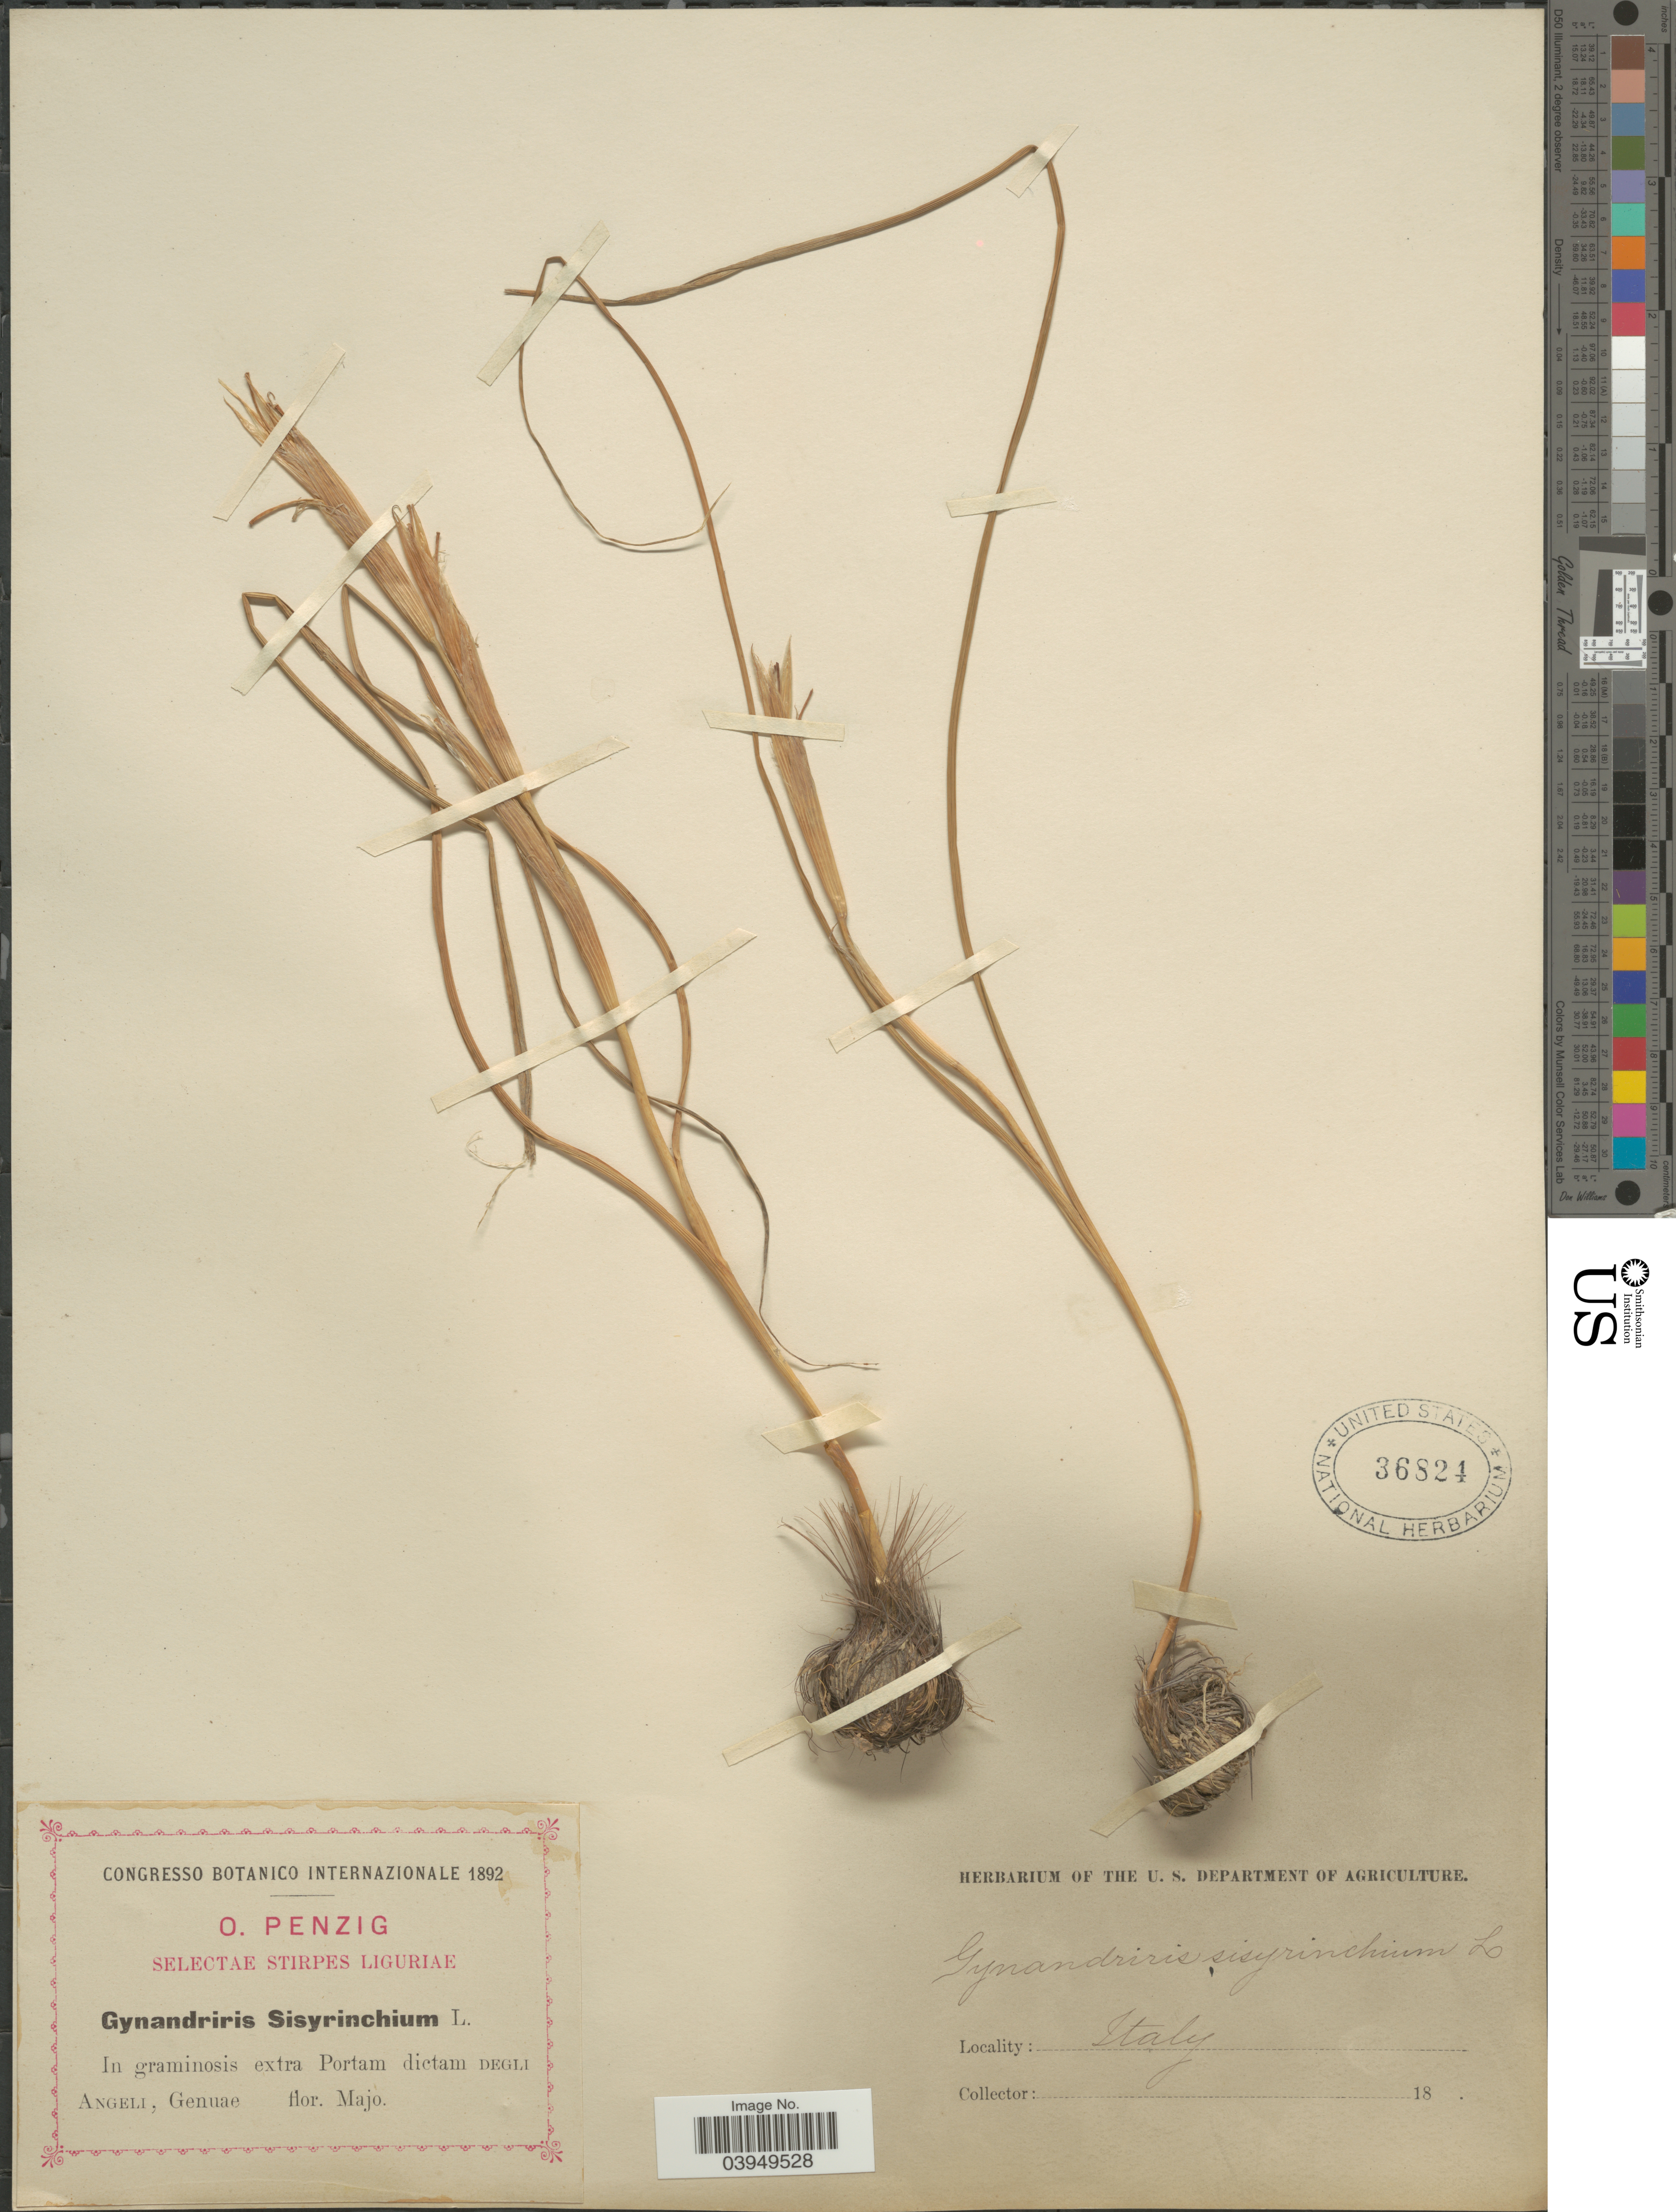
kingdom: Plantae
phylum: Tracheophyta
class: Liliopsida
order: Asparagales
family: Iridaceae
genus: Iris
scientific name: Iris sisyrinchium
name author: L.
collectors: O. Penzig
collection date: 1892-05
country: Italy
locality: In graminosis extra Portam dictam Degli Angeli, Genuae.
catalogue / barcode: US 36824